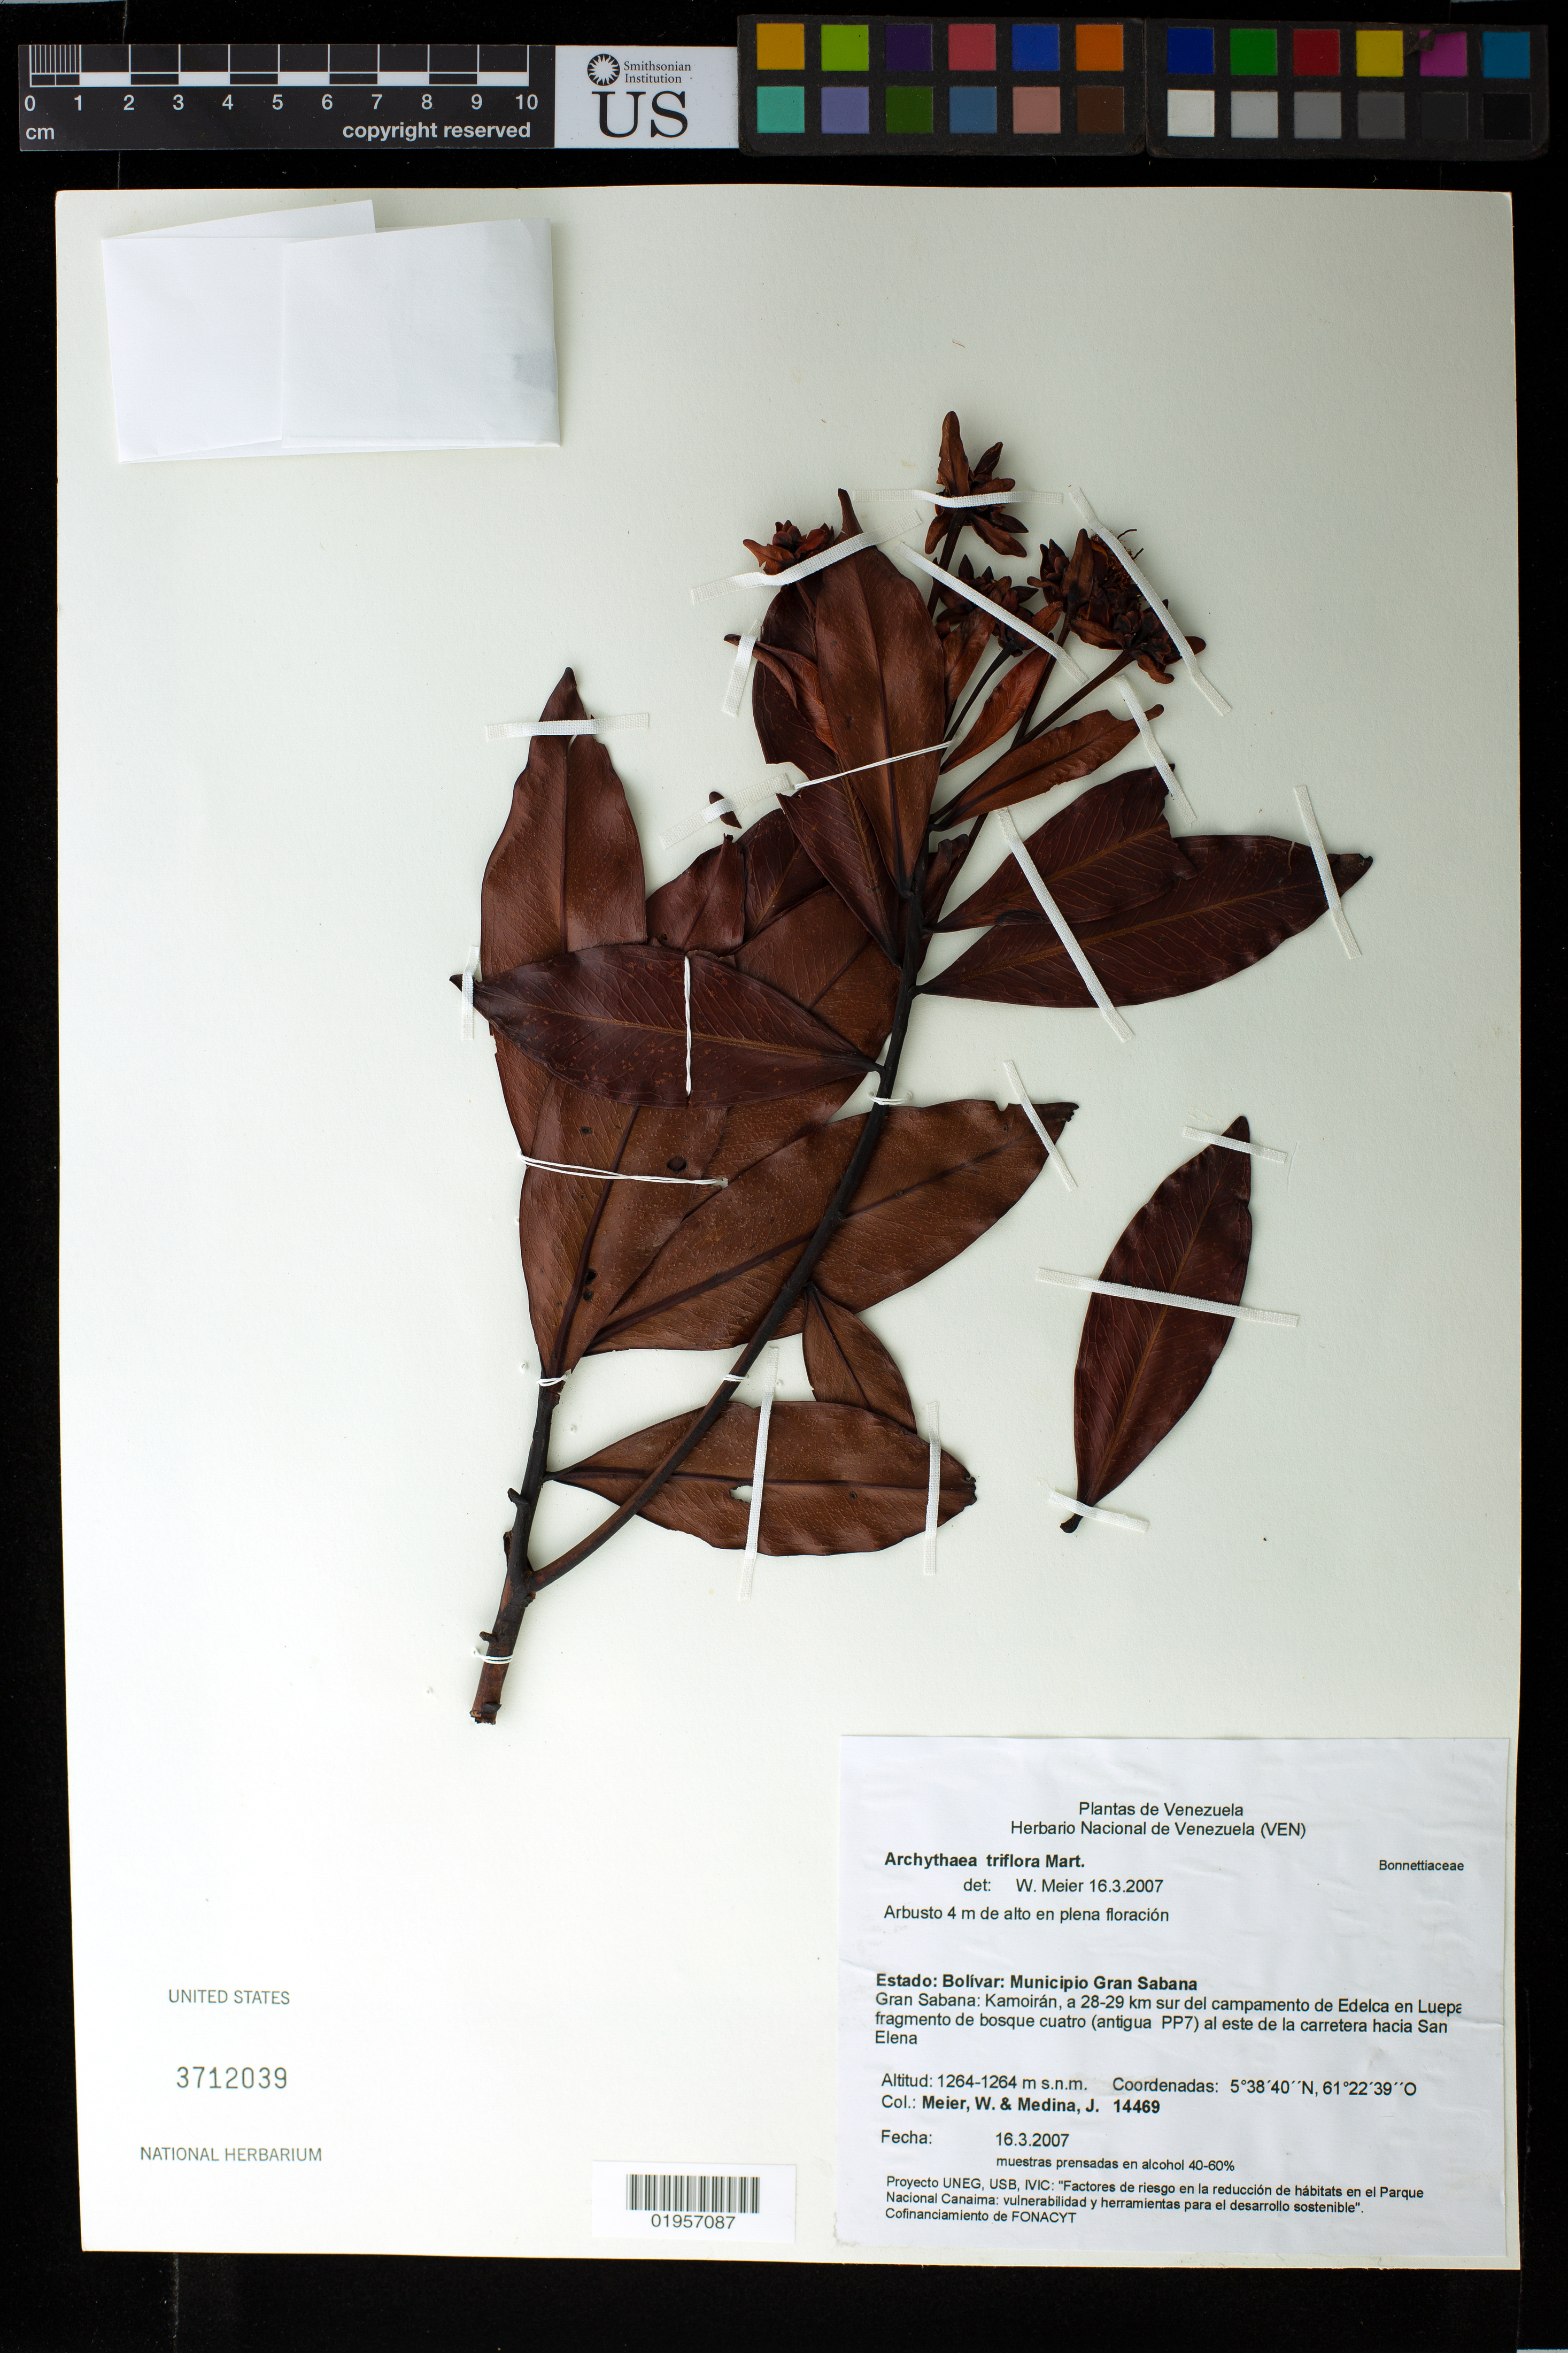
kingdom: Plantae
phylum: Tracheophyta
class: Magnoliopsida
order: Malpighiales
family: Bonnetiaceae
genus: Archytaea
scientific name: Archytaea triflora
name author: Mart.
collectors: W. Meier & J. Medina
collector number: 14469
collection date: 2007-03-16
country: Venezuela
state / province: Bolívar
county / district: Gran Sabana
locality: Kamoiran, a 28-29 km sur del campamento de Edelca en Luepa: fragmento de bosque cuatro (antigua PP7) al este de la carretera hacia San Elena.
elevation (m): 1264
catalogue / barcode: US 3712039